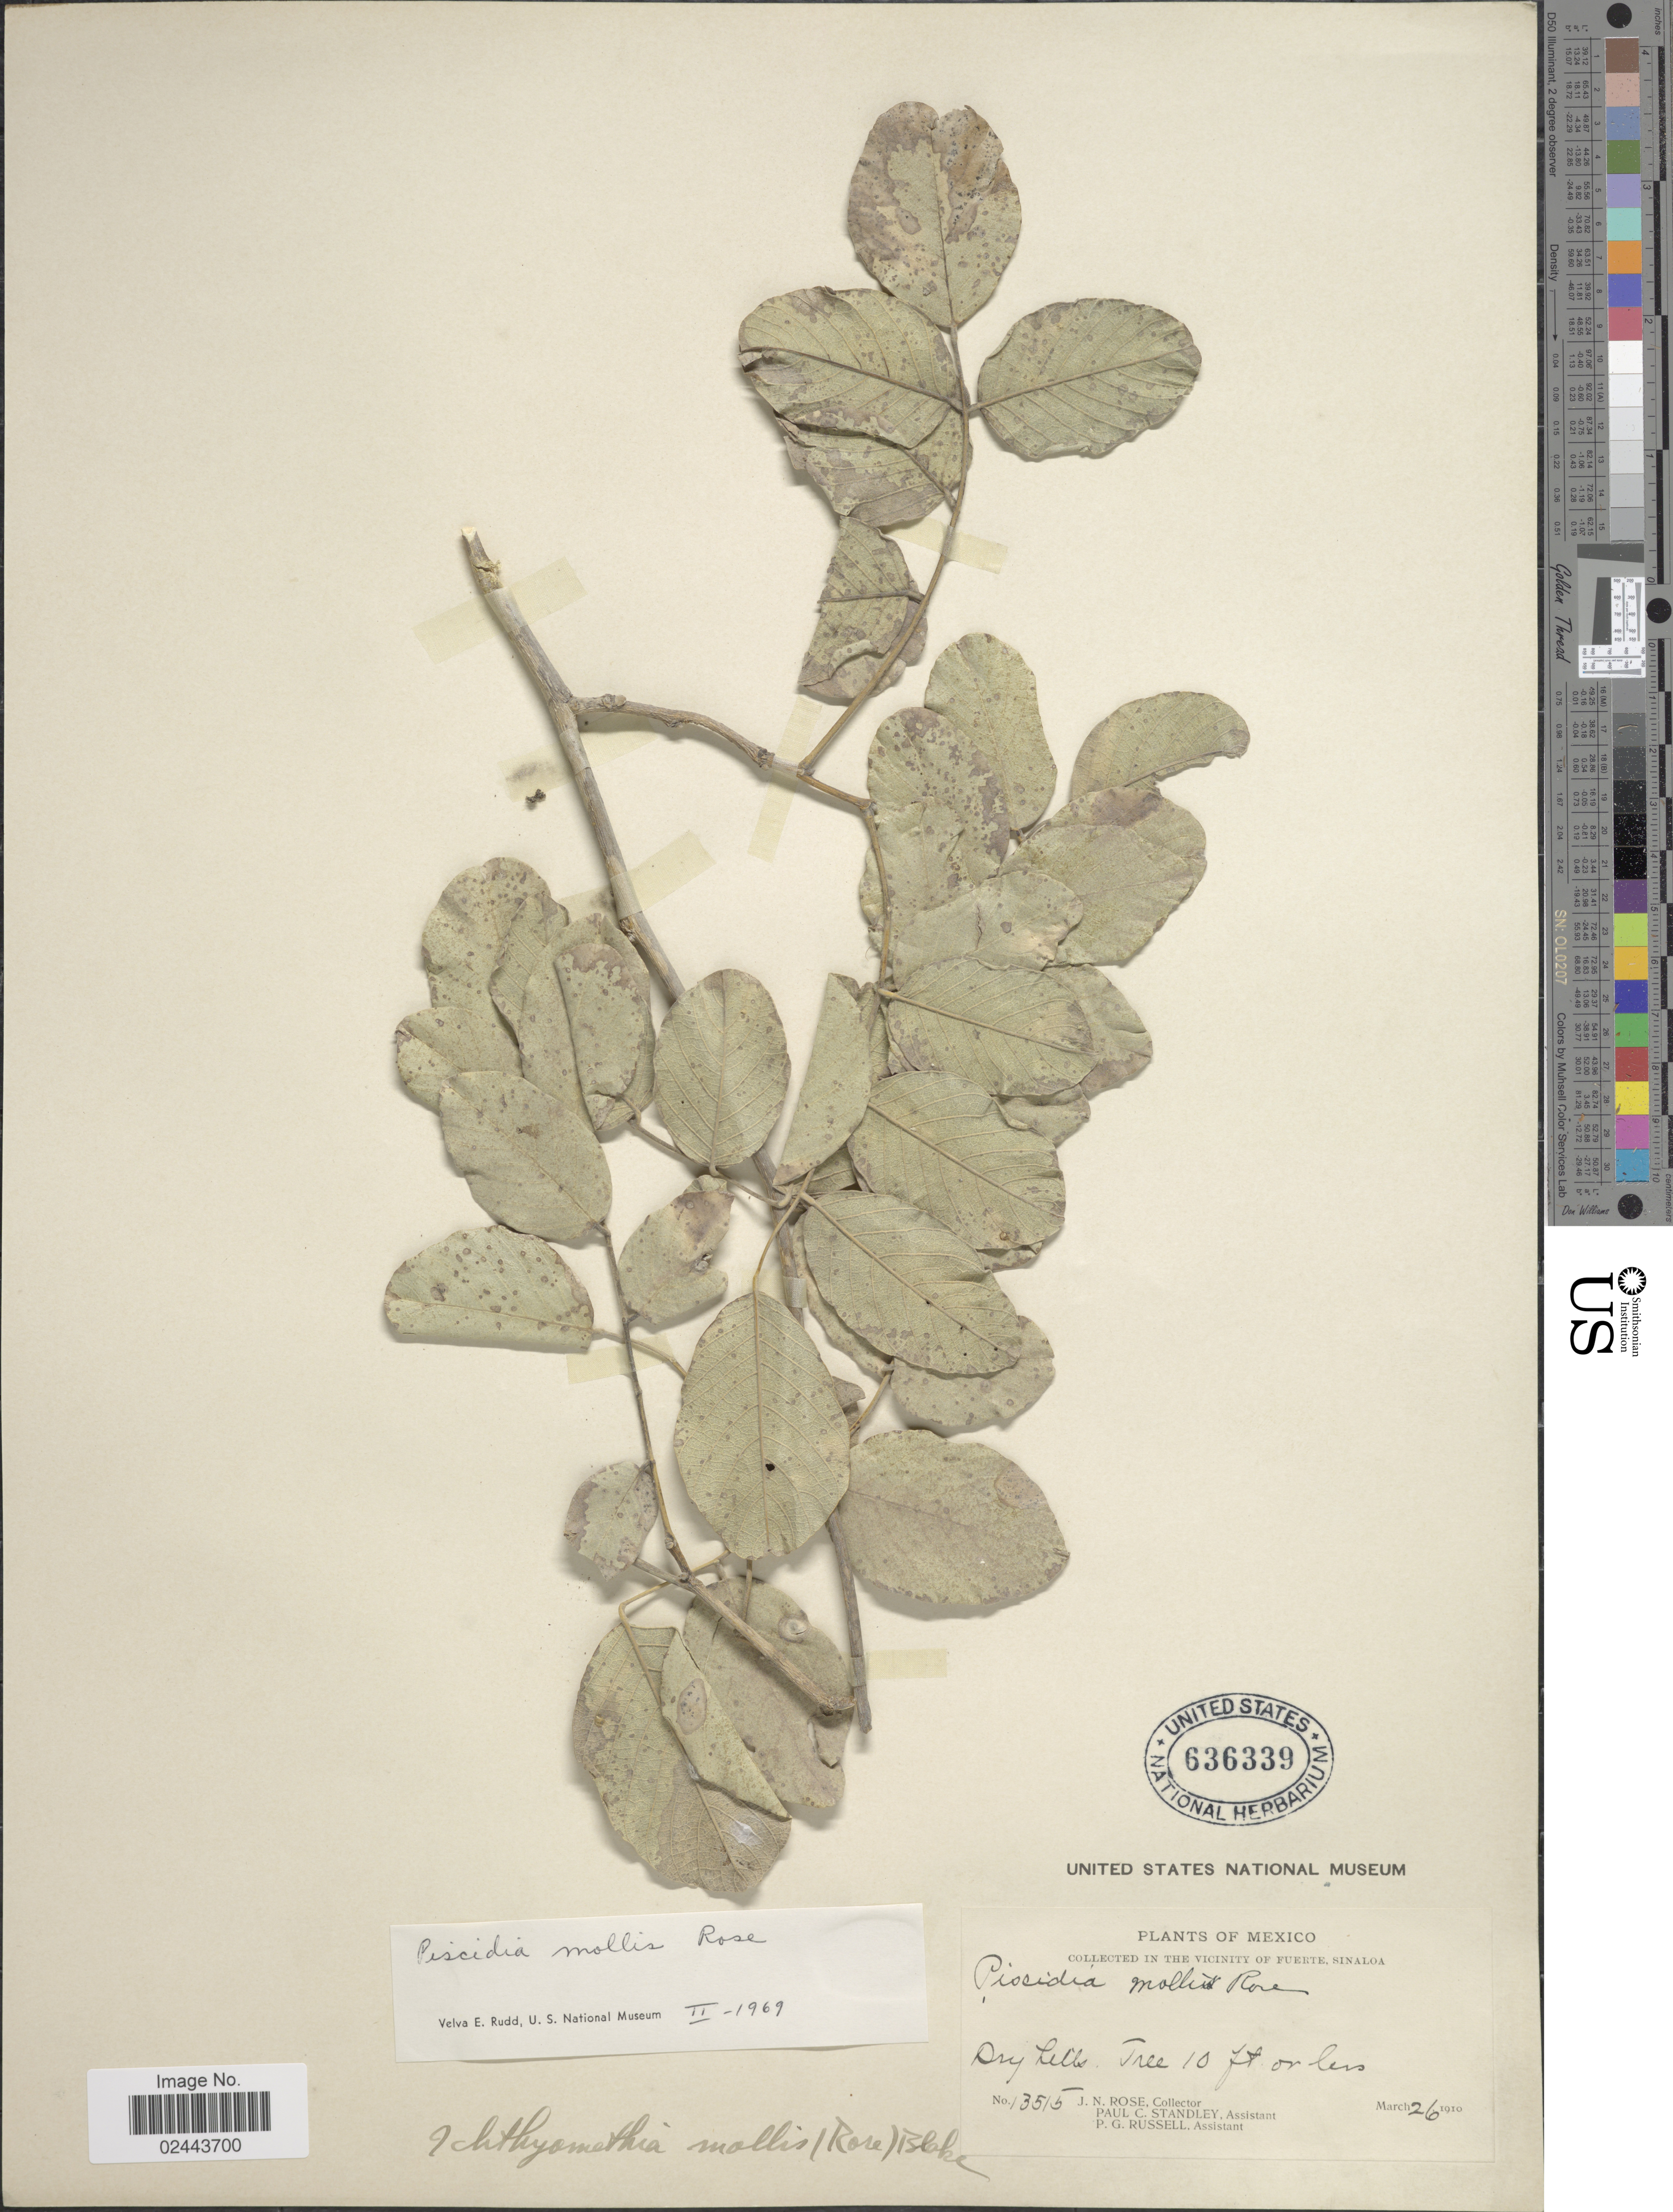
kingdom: Plantae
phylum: Tracheophyta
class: Magnoliopsida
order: Fabales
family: Fabaceae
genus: Piscidia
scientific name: Piscidia mollis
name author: Rose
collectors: J. N. Rose, P. C. Standley & P. G. Russell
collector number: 13515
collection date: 1910-03-26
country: Mexico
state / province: Sinaloa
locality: In the vicinity of Fuerte, dry hills.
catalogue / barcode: US 636339